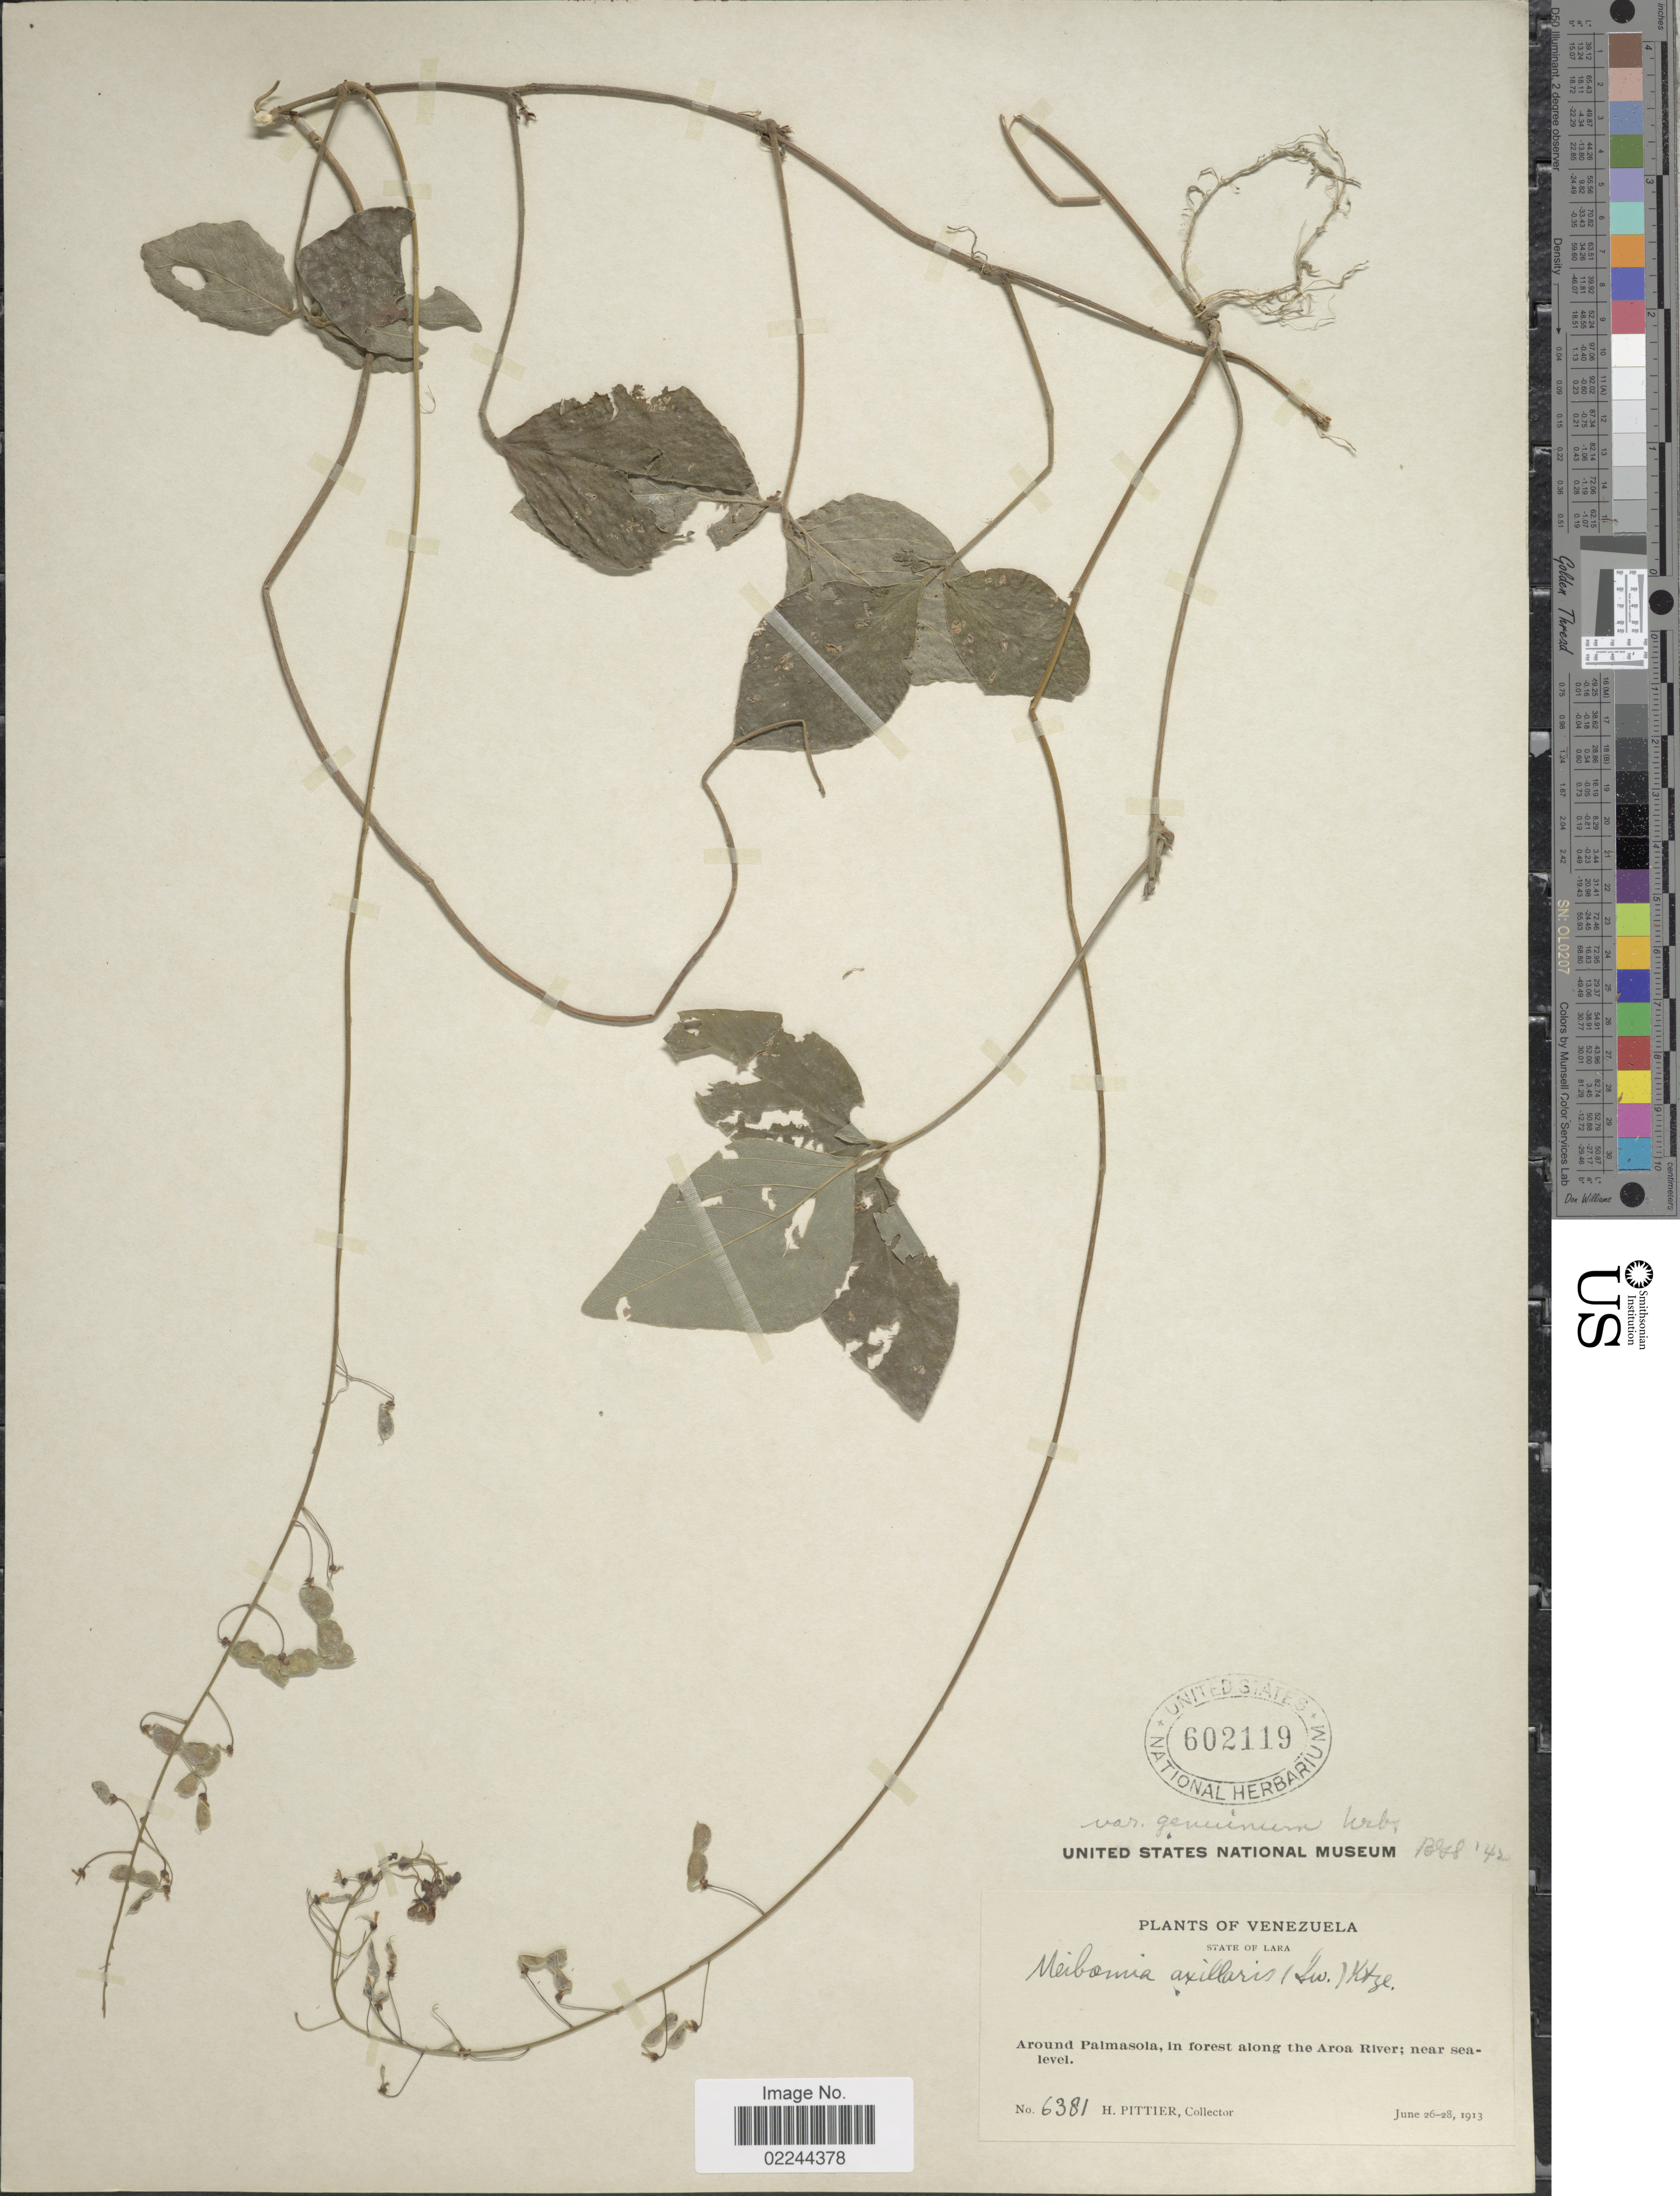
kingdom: Plantae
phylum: Tracheophyta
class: Magnoliopsida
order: Fabales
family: Fabaceae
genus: Desmodium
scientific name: Desmodium axillare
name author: (Sw.) DC.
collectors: H. F. Pittier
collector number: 6381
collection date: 1913-06-26/1913-06-28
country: Venezuela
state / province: Lara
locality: State of Lara. Around Palmasola, in forest along the Aroa River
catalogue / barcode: US 602119